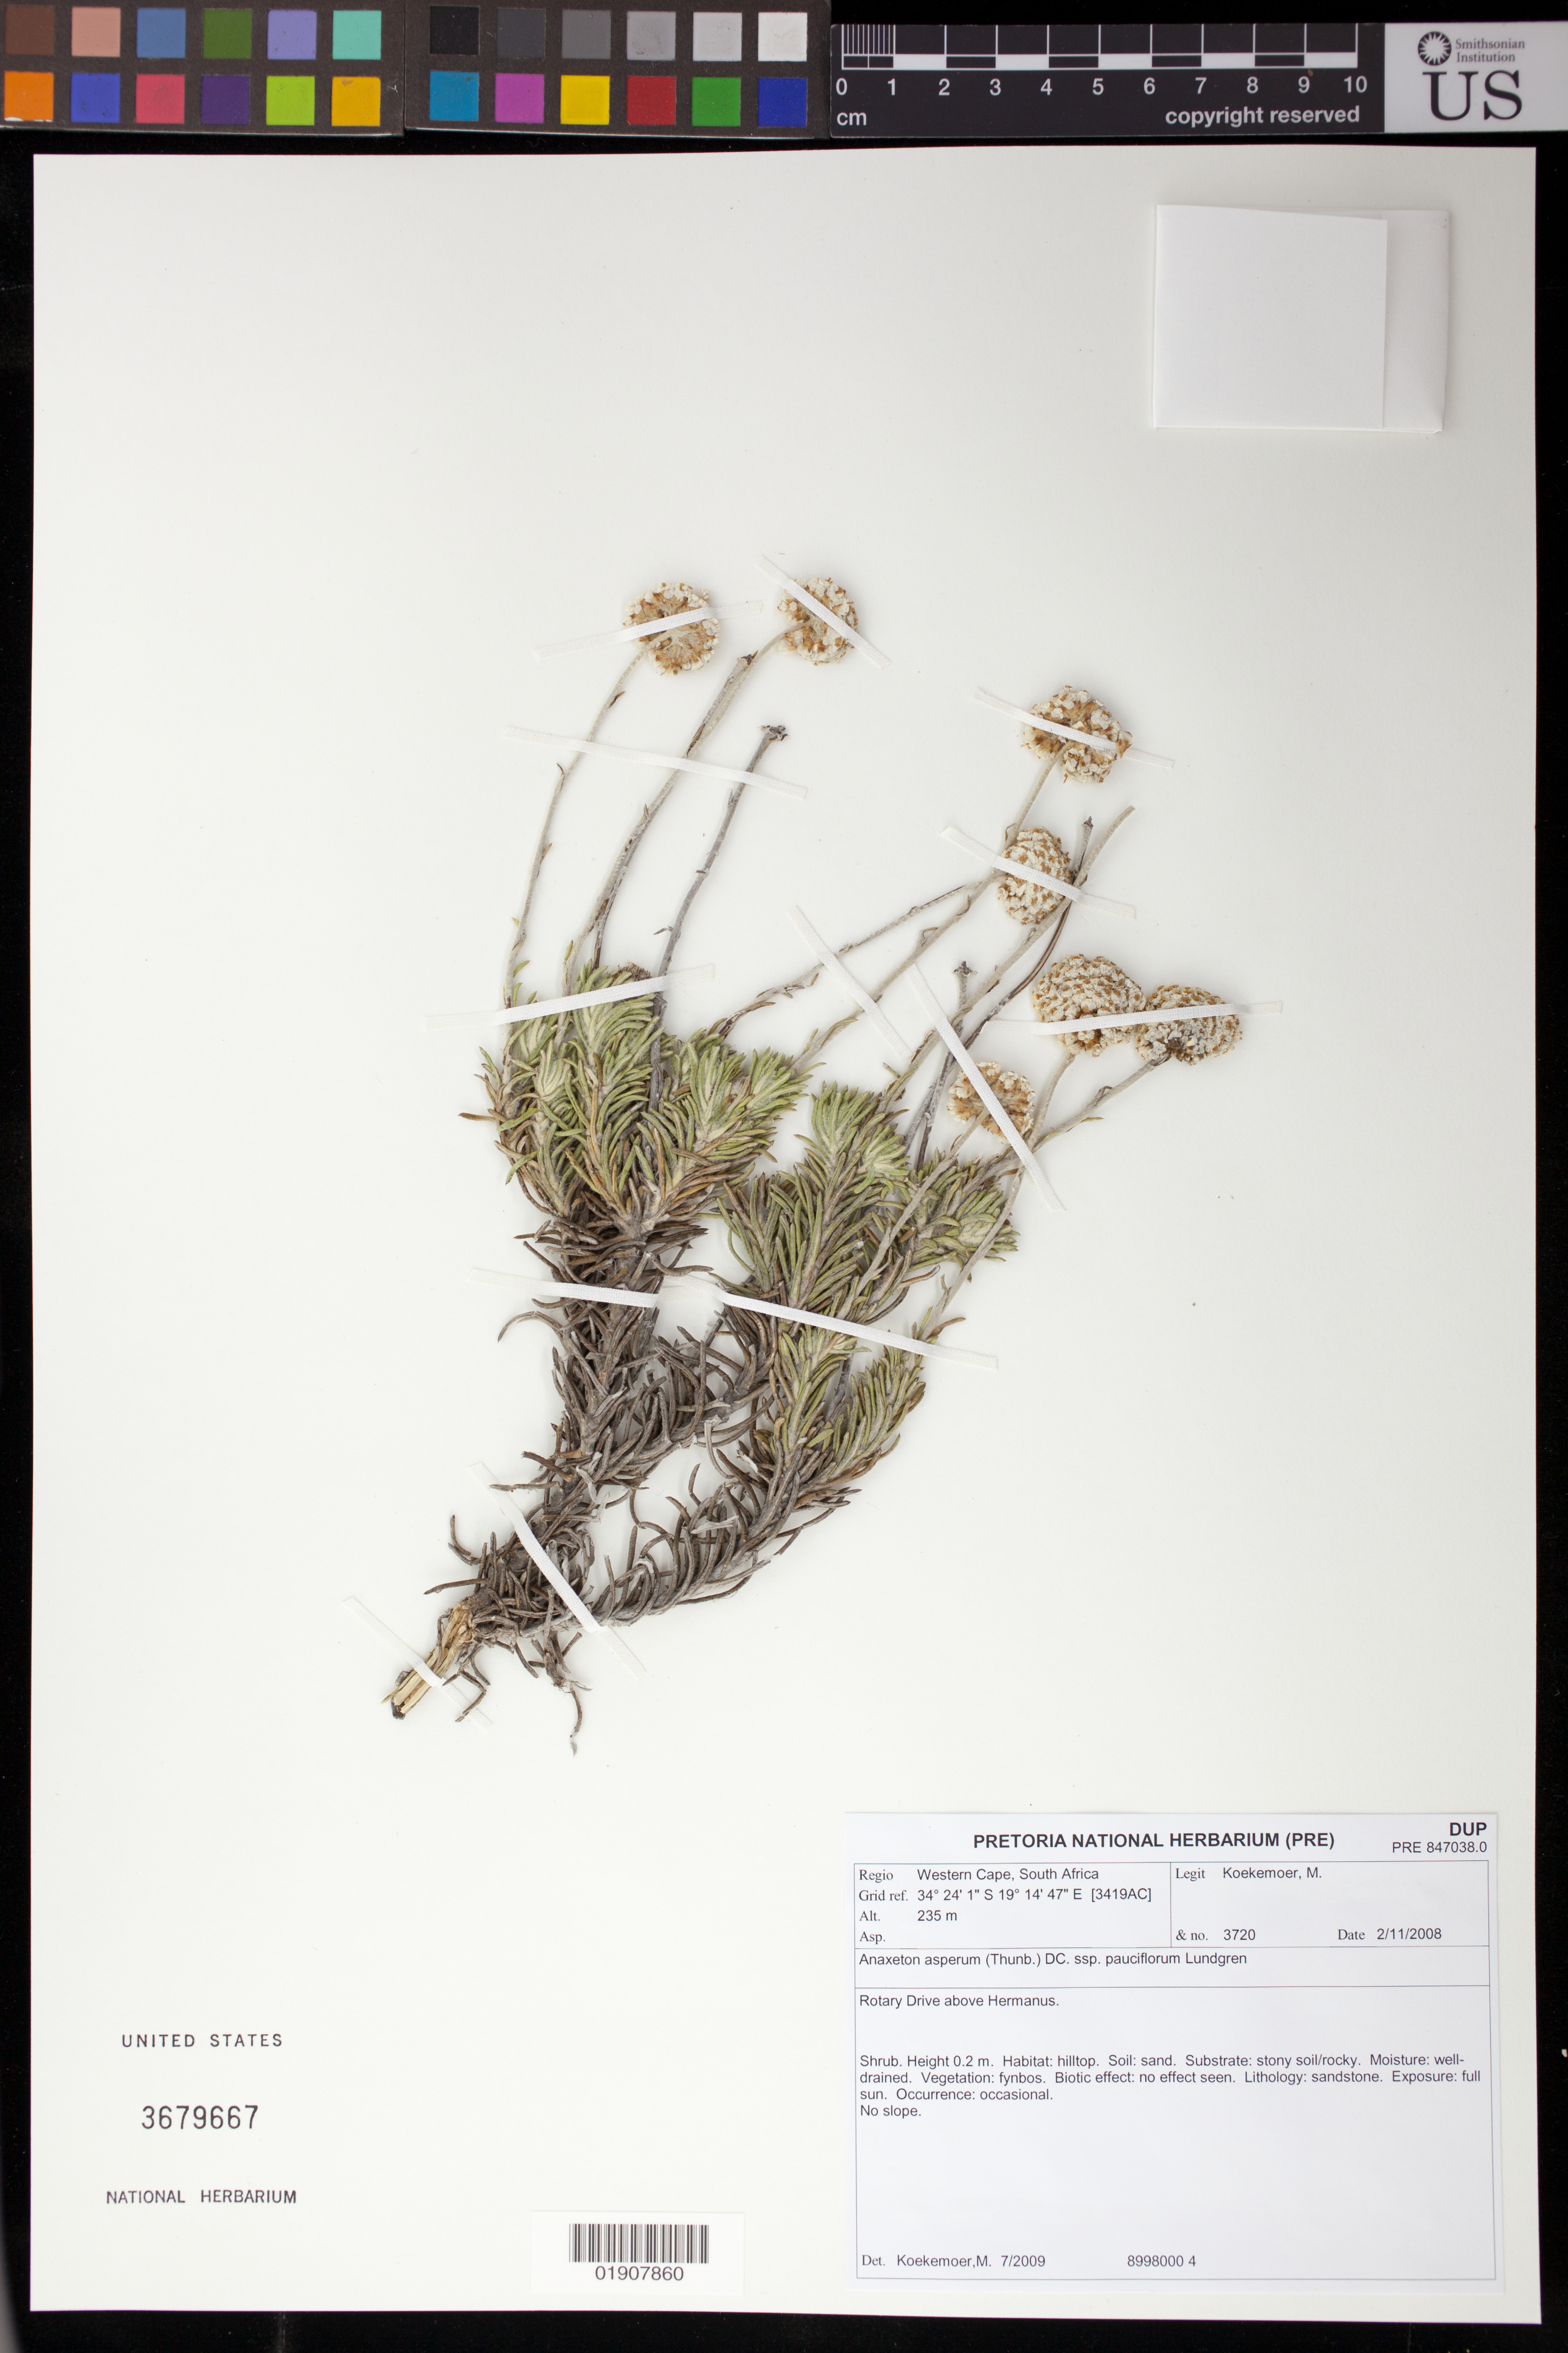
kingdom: Plantae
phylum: Tracheophyta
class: Magnoliopsida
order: Asterales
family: Asteraceae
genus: Anaxeton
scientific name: Anaxeton asperum subsp. pauciflorum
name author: Lundgren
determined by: Koekemoer, M.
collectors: M. Koekemoer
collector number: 3720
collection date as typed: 2/11/2008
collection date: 2008-11-02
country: South Africa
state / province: Western Cape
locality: Rotary Drive above Hermanus.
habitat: Hilltop.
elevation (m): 235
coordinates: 34 24 1 S, 19 14 47 E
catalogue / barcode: US 3679667